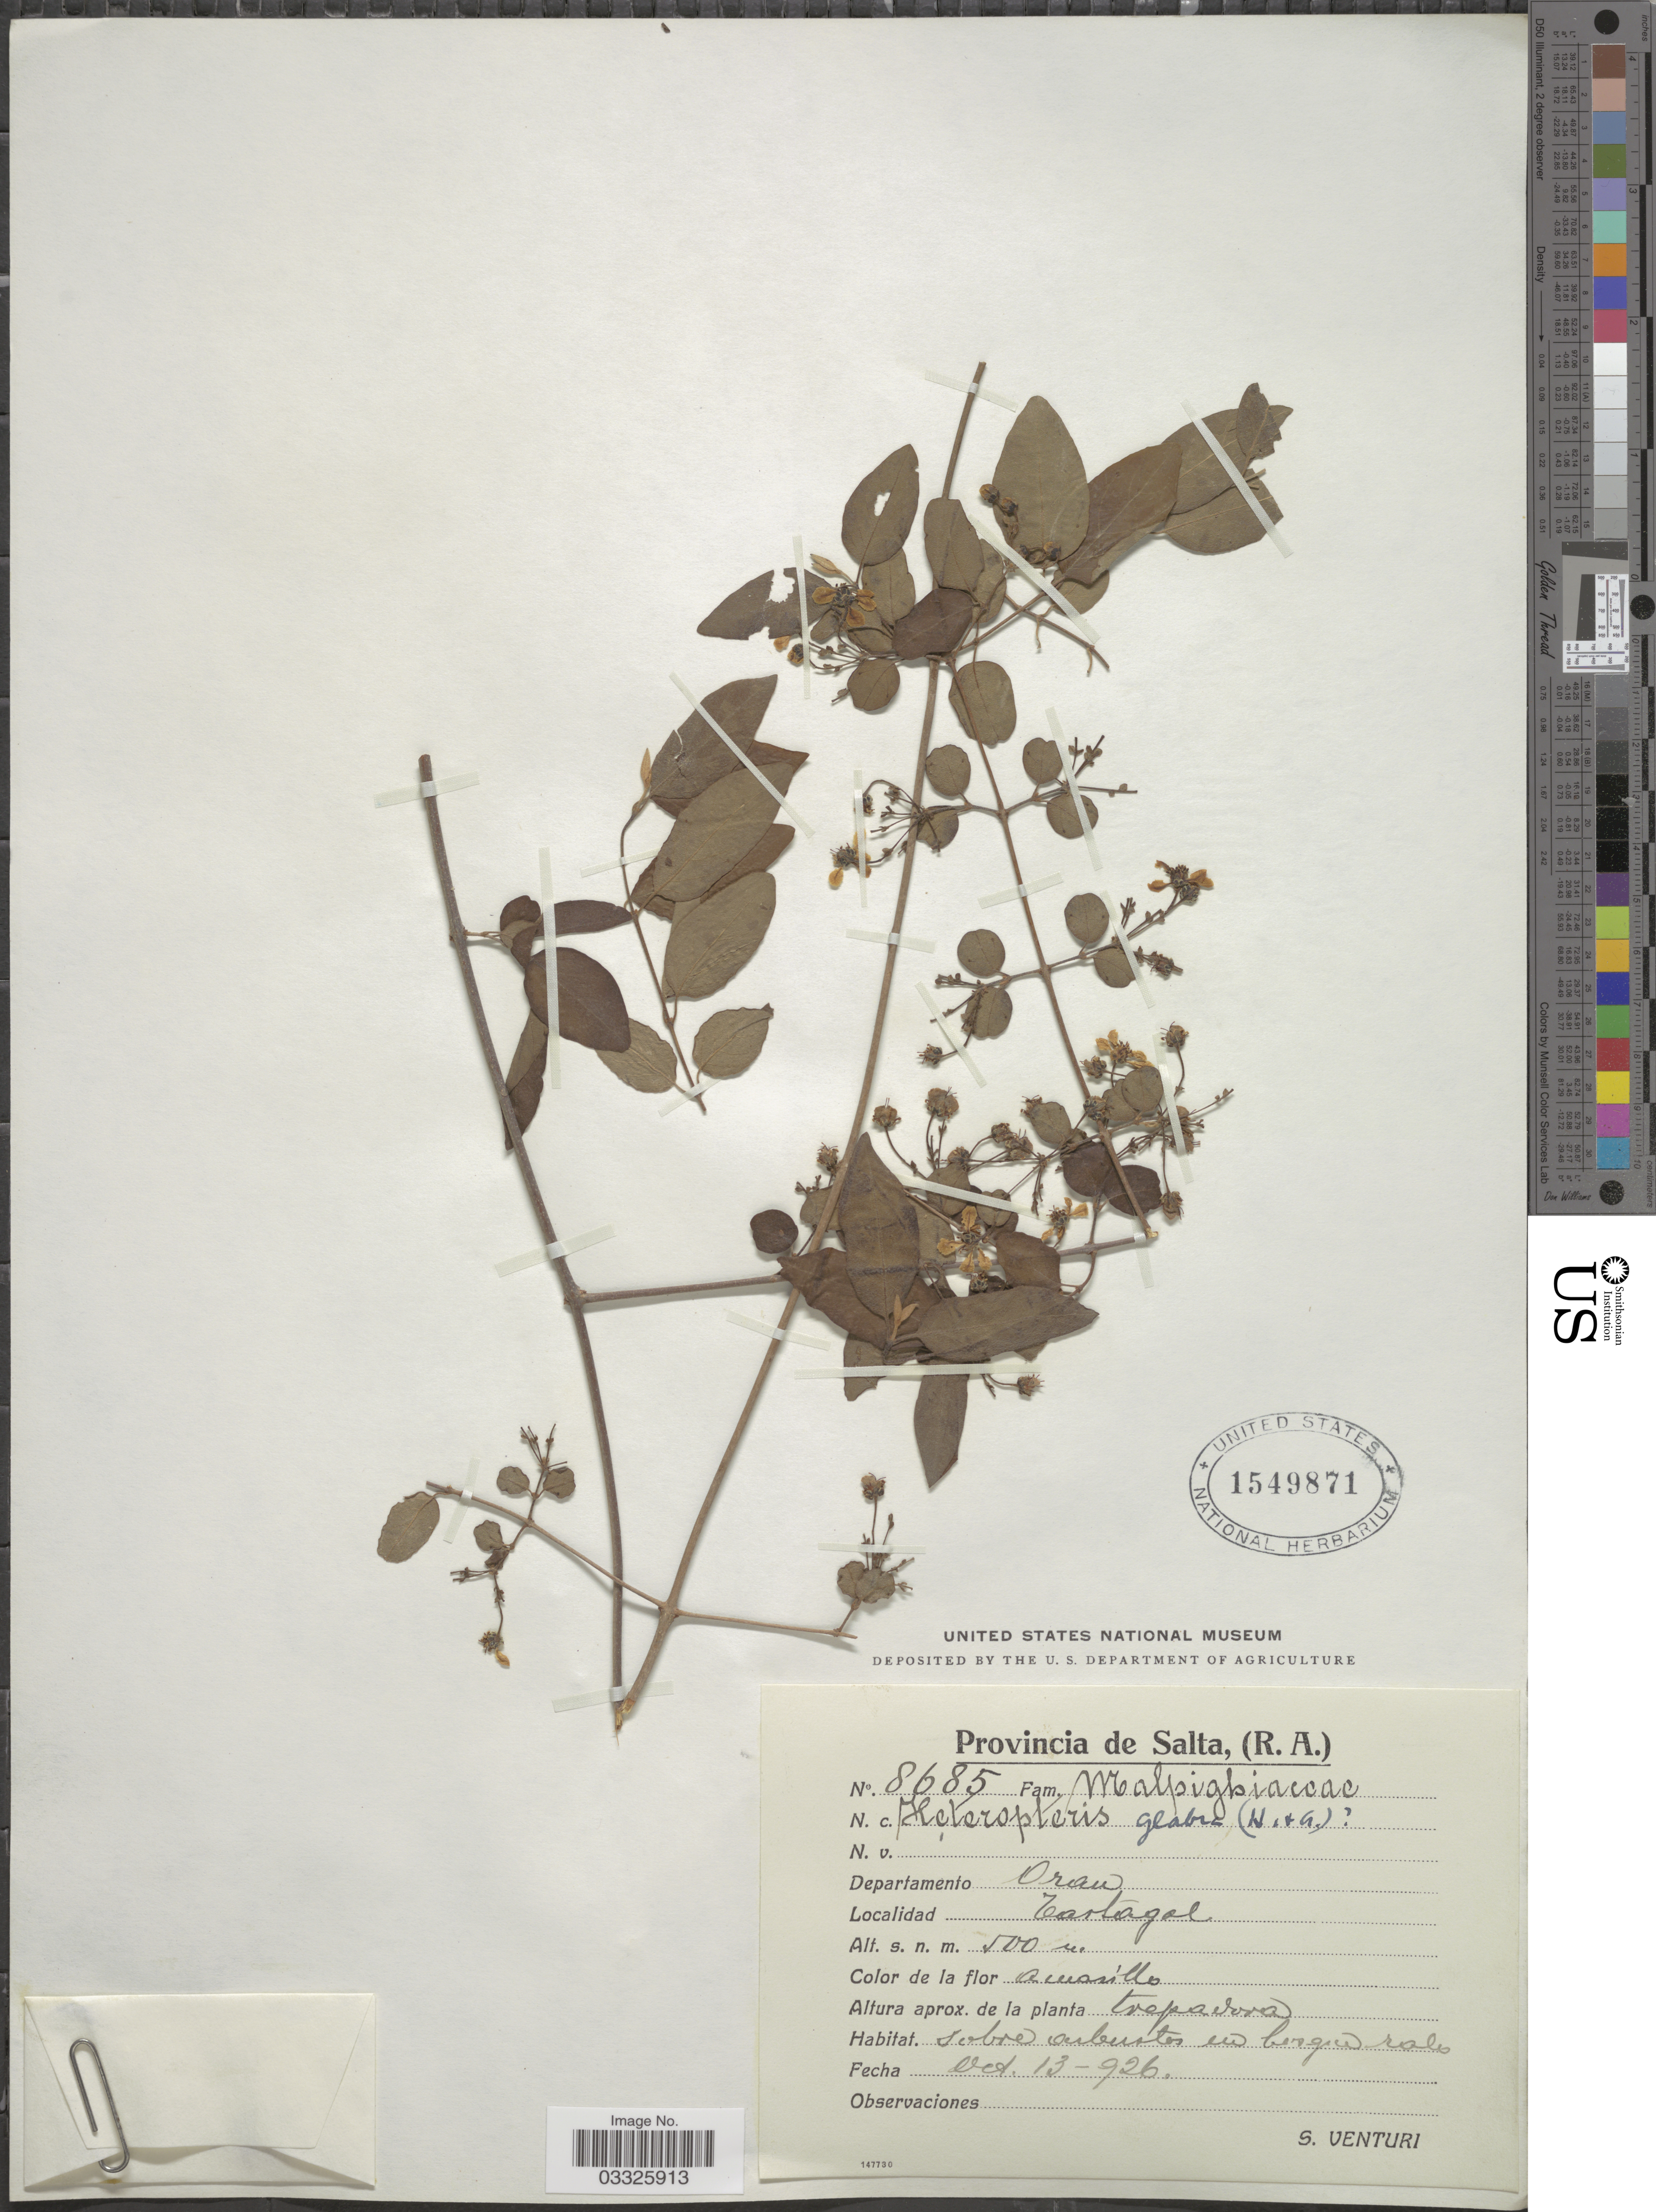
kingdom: Plantae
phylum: Tracheophyta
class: Magnoliopsida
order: Malpighiales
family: Malpighiaceae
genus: Heteropterys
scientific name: Heteropterys glabra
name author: Hook. & Arn.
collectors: S. Venturi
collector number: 8685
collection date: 1926-10-13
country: Argentina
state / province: Salta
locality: Departamento Oran. Tartagal.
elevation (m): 500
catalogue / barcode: US 1549871